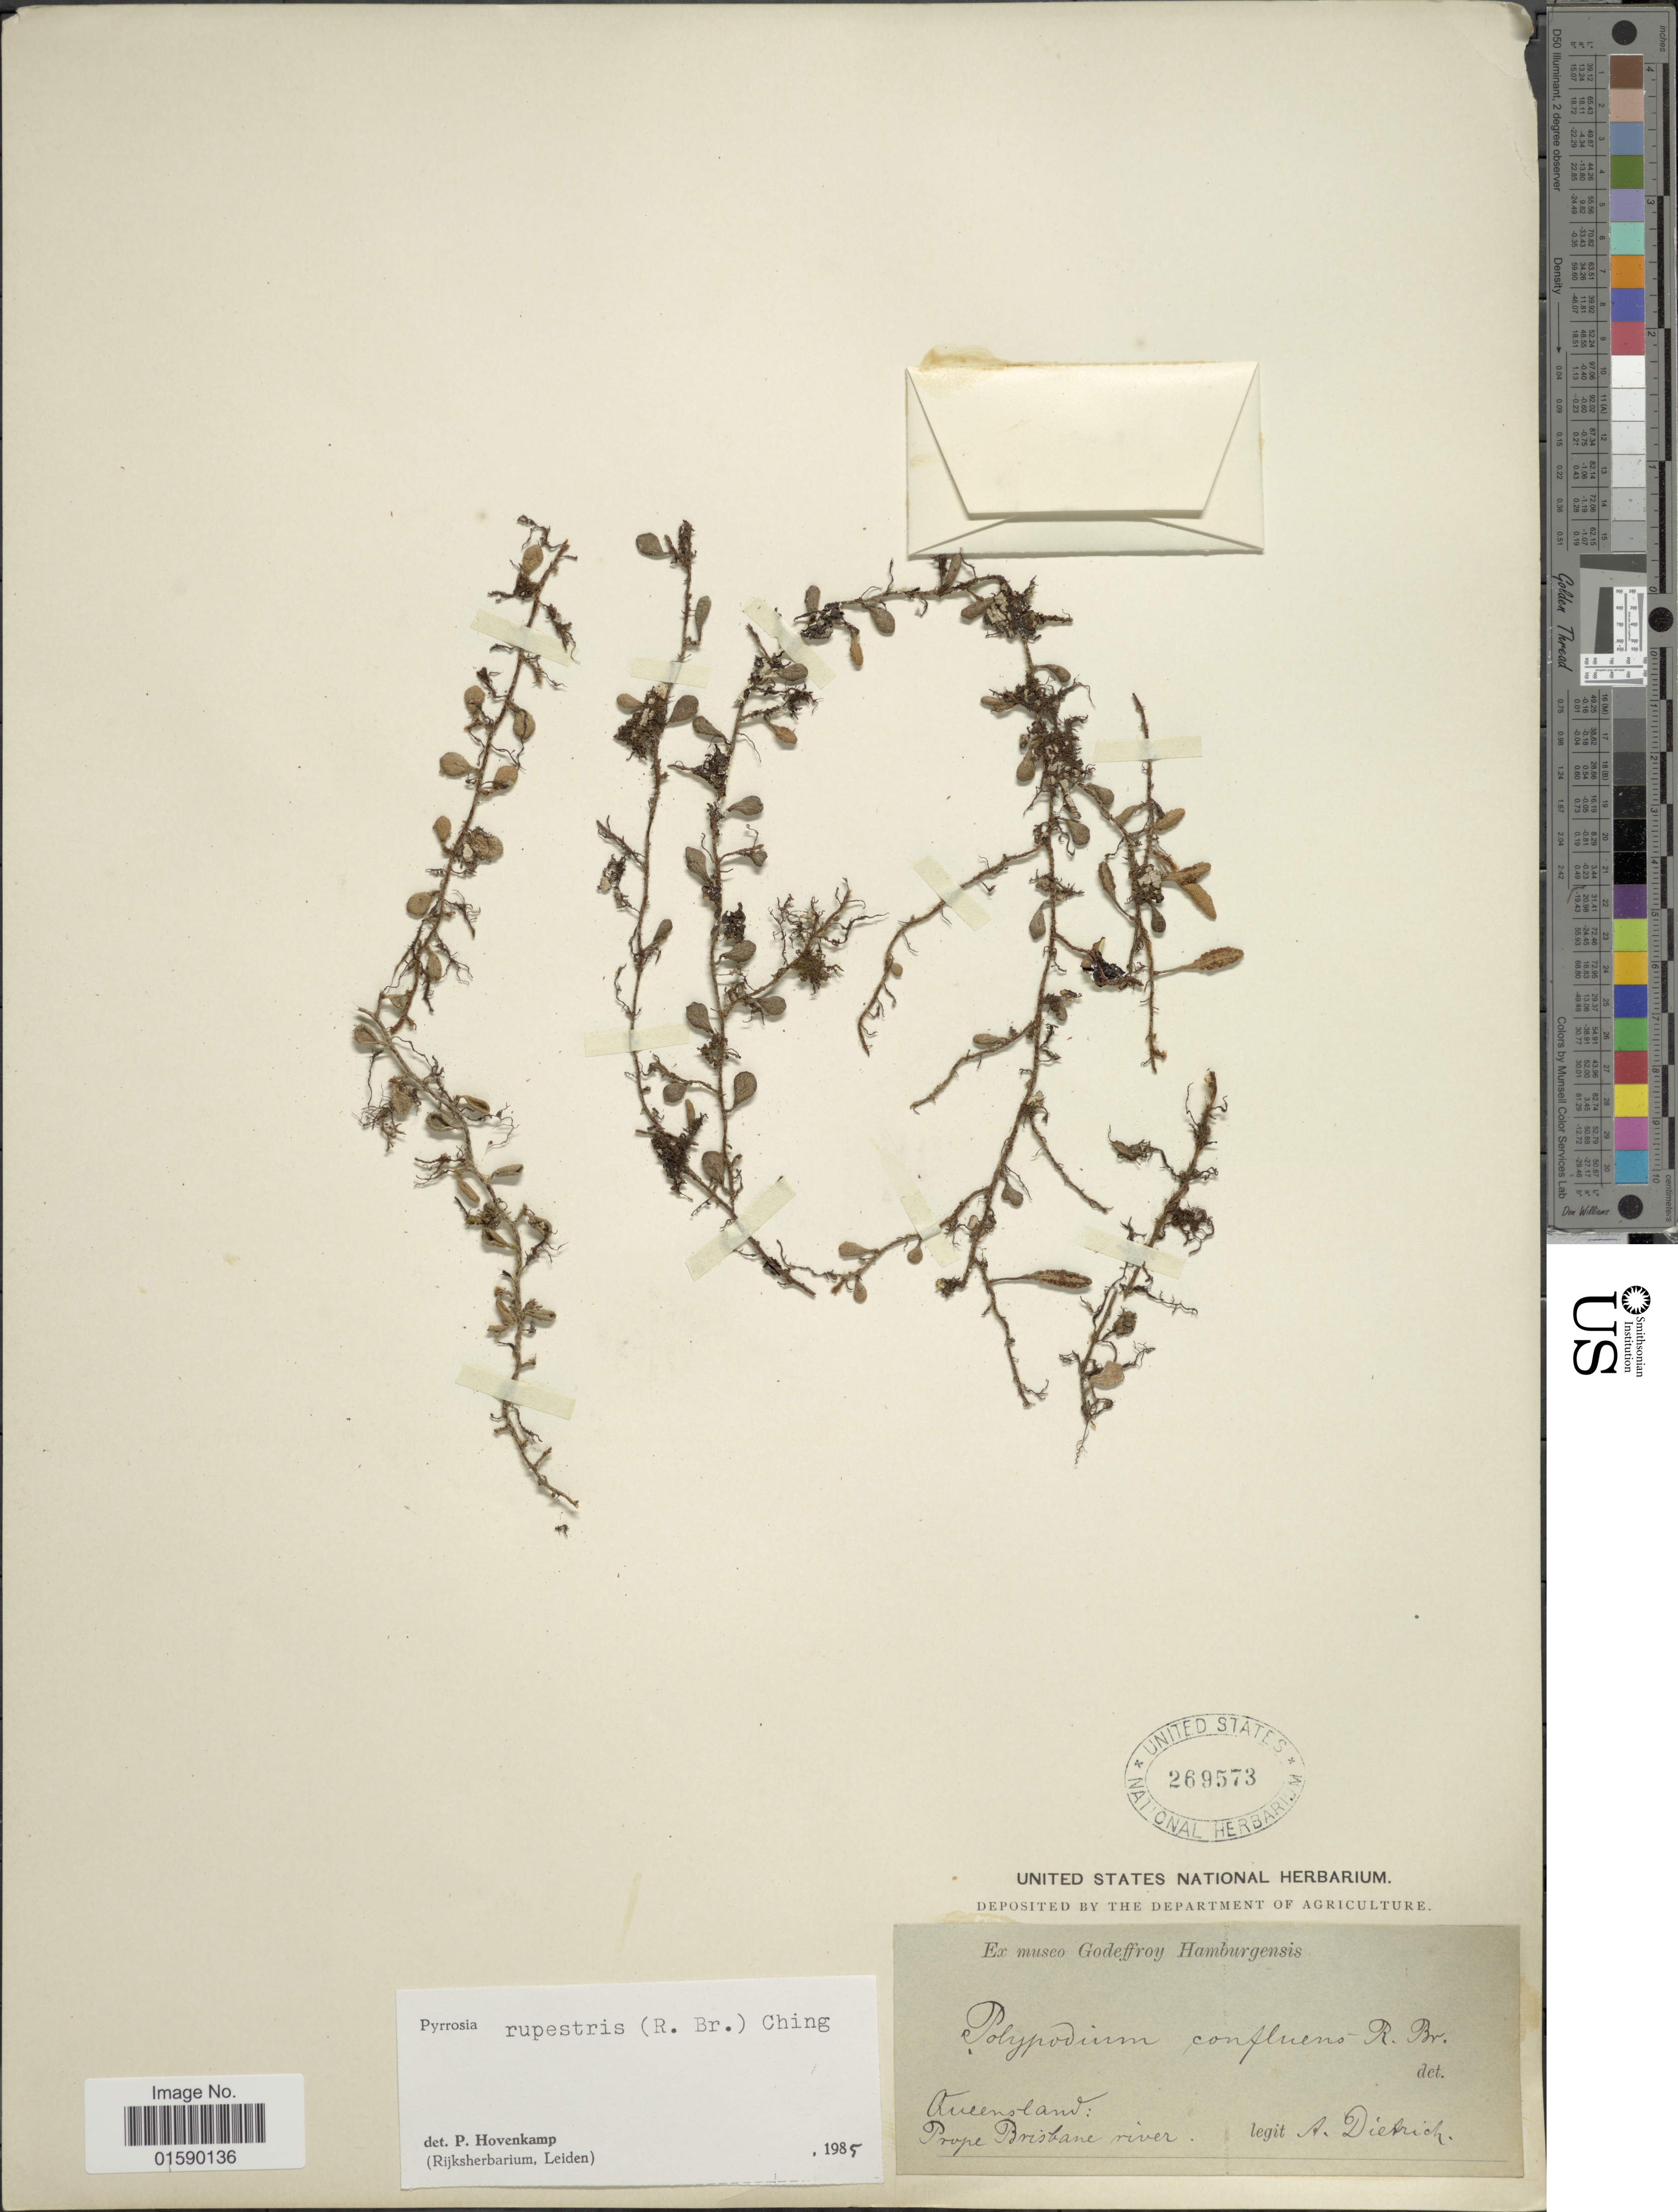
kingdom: Plantae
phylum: Tracheophyta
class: Polypodiopsida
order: Polypodiales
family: Polypodiaceae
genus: Pyrrosia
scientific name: Pyrrosia rupestris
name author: (R. Br.) Ching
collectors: A. Dietrich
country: Australia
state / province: Queensland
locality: Queensland, Prope Brisbane River.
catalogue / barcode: US 269573